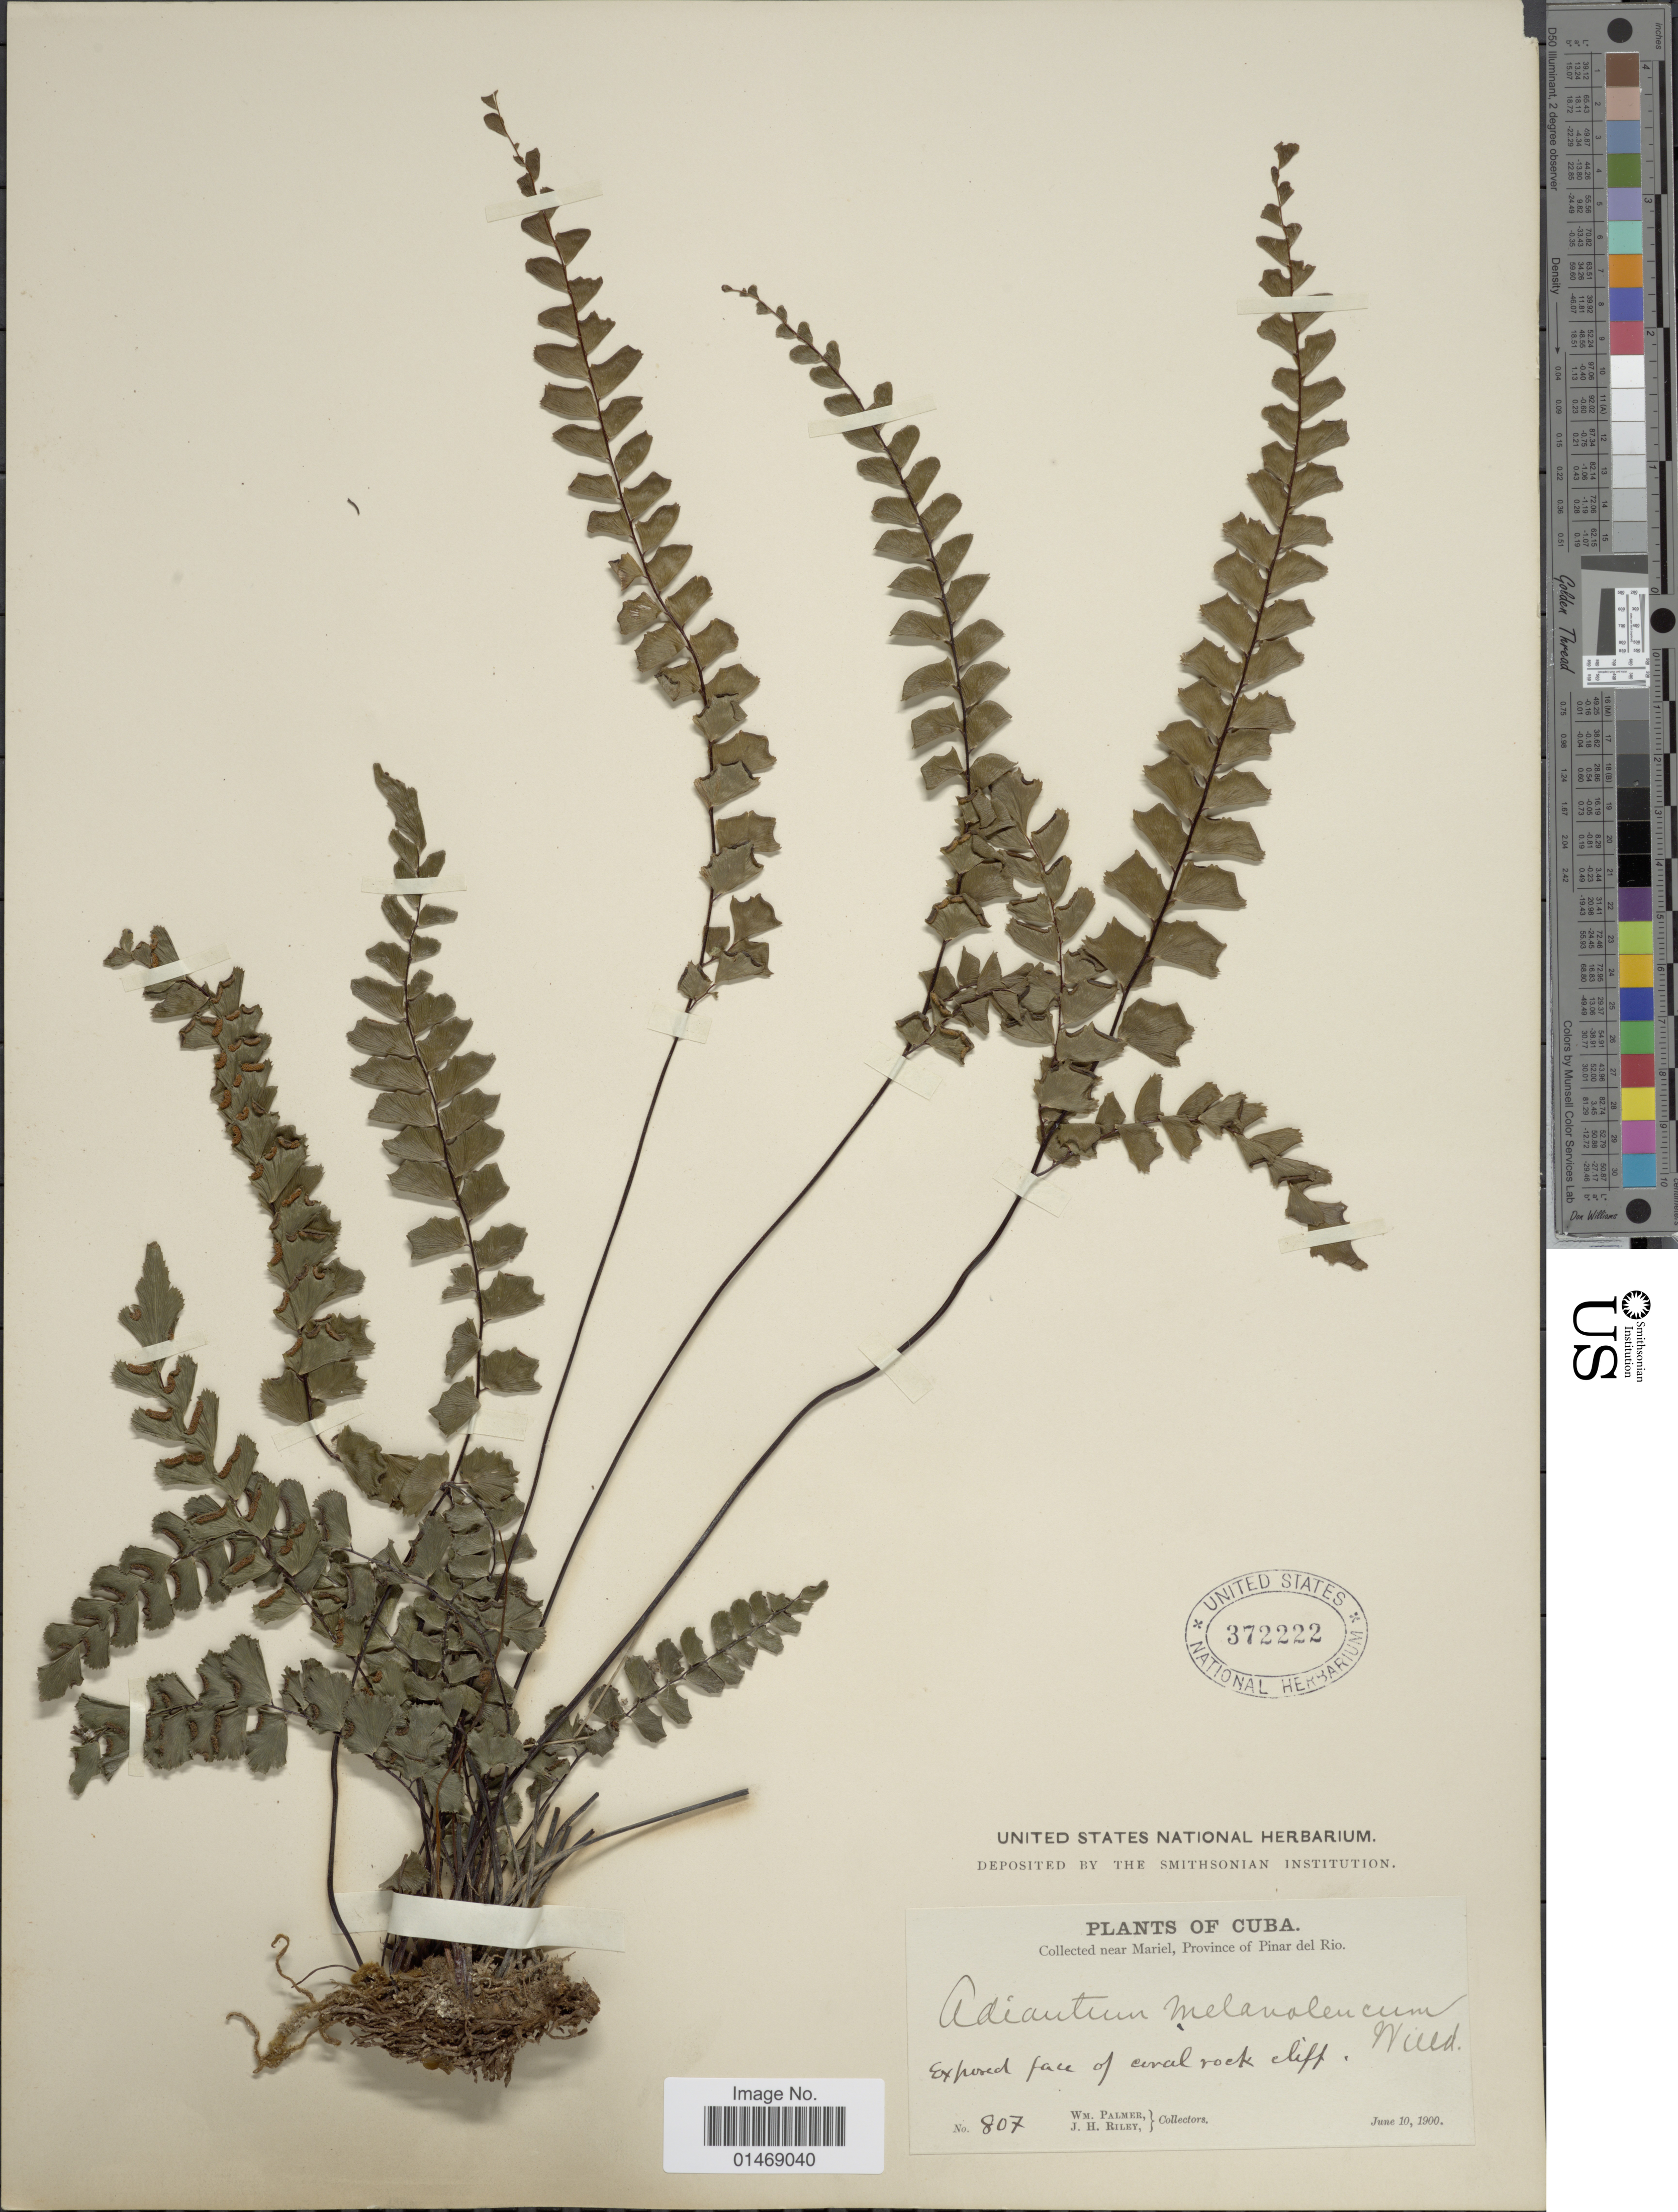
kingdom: Plantae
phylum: Tracheophyta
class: Polypodiopsida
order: Polypodiales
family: Pteridaceae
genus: Adiantum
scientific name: Adiantum melanoleucum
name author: Willd.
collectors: W. Palmer & J. H. Riley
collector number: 807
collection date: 1900-06-10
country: Cuba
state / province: Pinar del Río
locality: Near Mariel, Exposed face of coral rock cliff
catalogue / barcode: US 372222